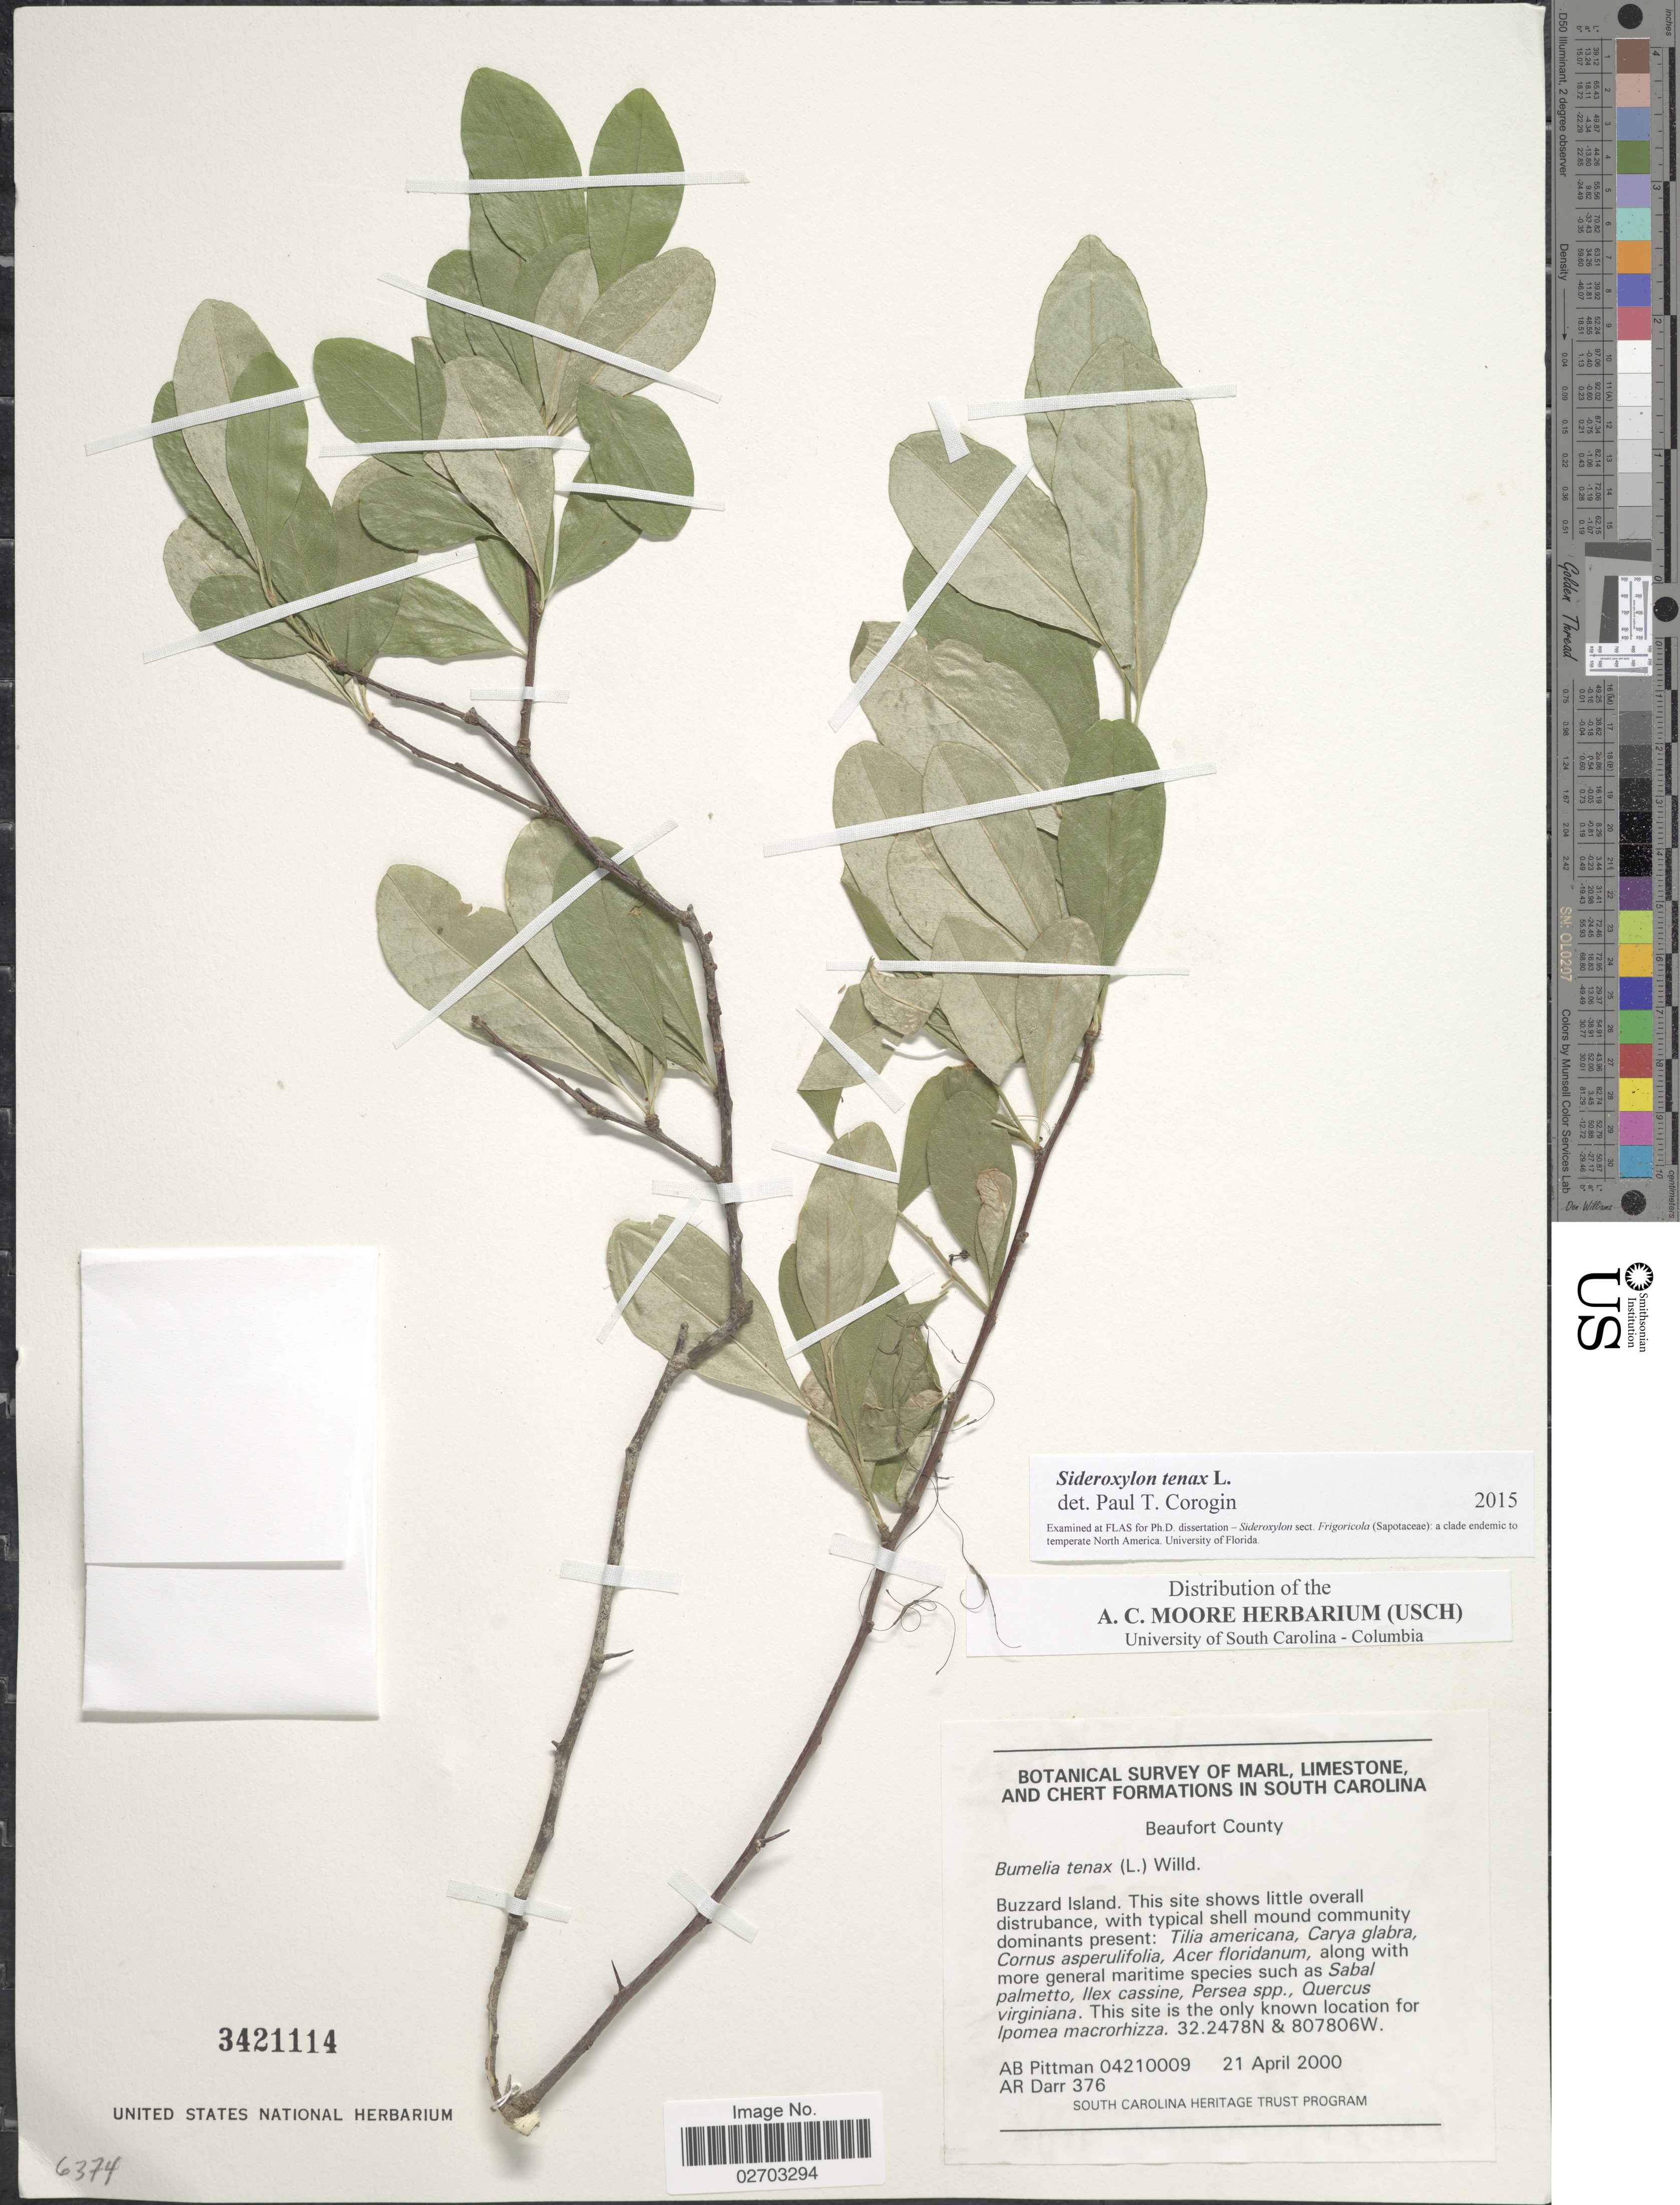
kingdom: Plantae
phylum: Tracheophyta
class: Magnoliopsida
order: Ericales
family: Sapotaceae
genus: Sideroxylon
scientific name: Sideroxylon tenax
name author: L.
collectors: A. B. Pittman & A. Darr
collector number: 04210009/376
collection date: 2000-04-21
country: United States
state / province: South Carolina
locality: Beaufort County, Buzzard Island, Botanical Survey of Marl, Limestone, and Chert Formations in South Carolina [unsure placement]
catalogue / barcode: US 3421114